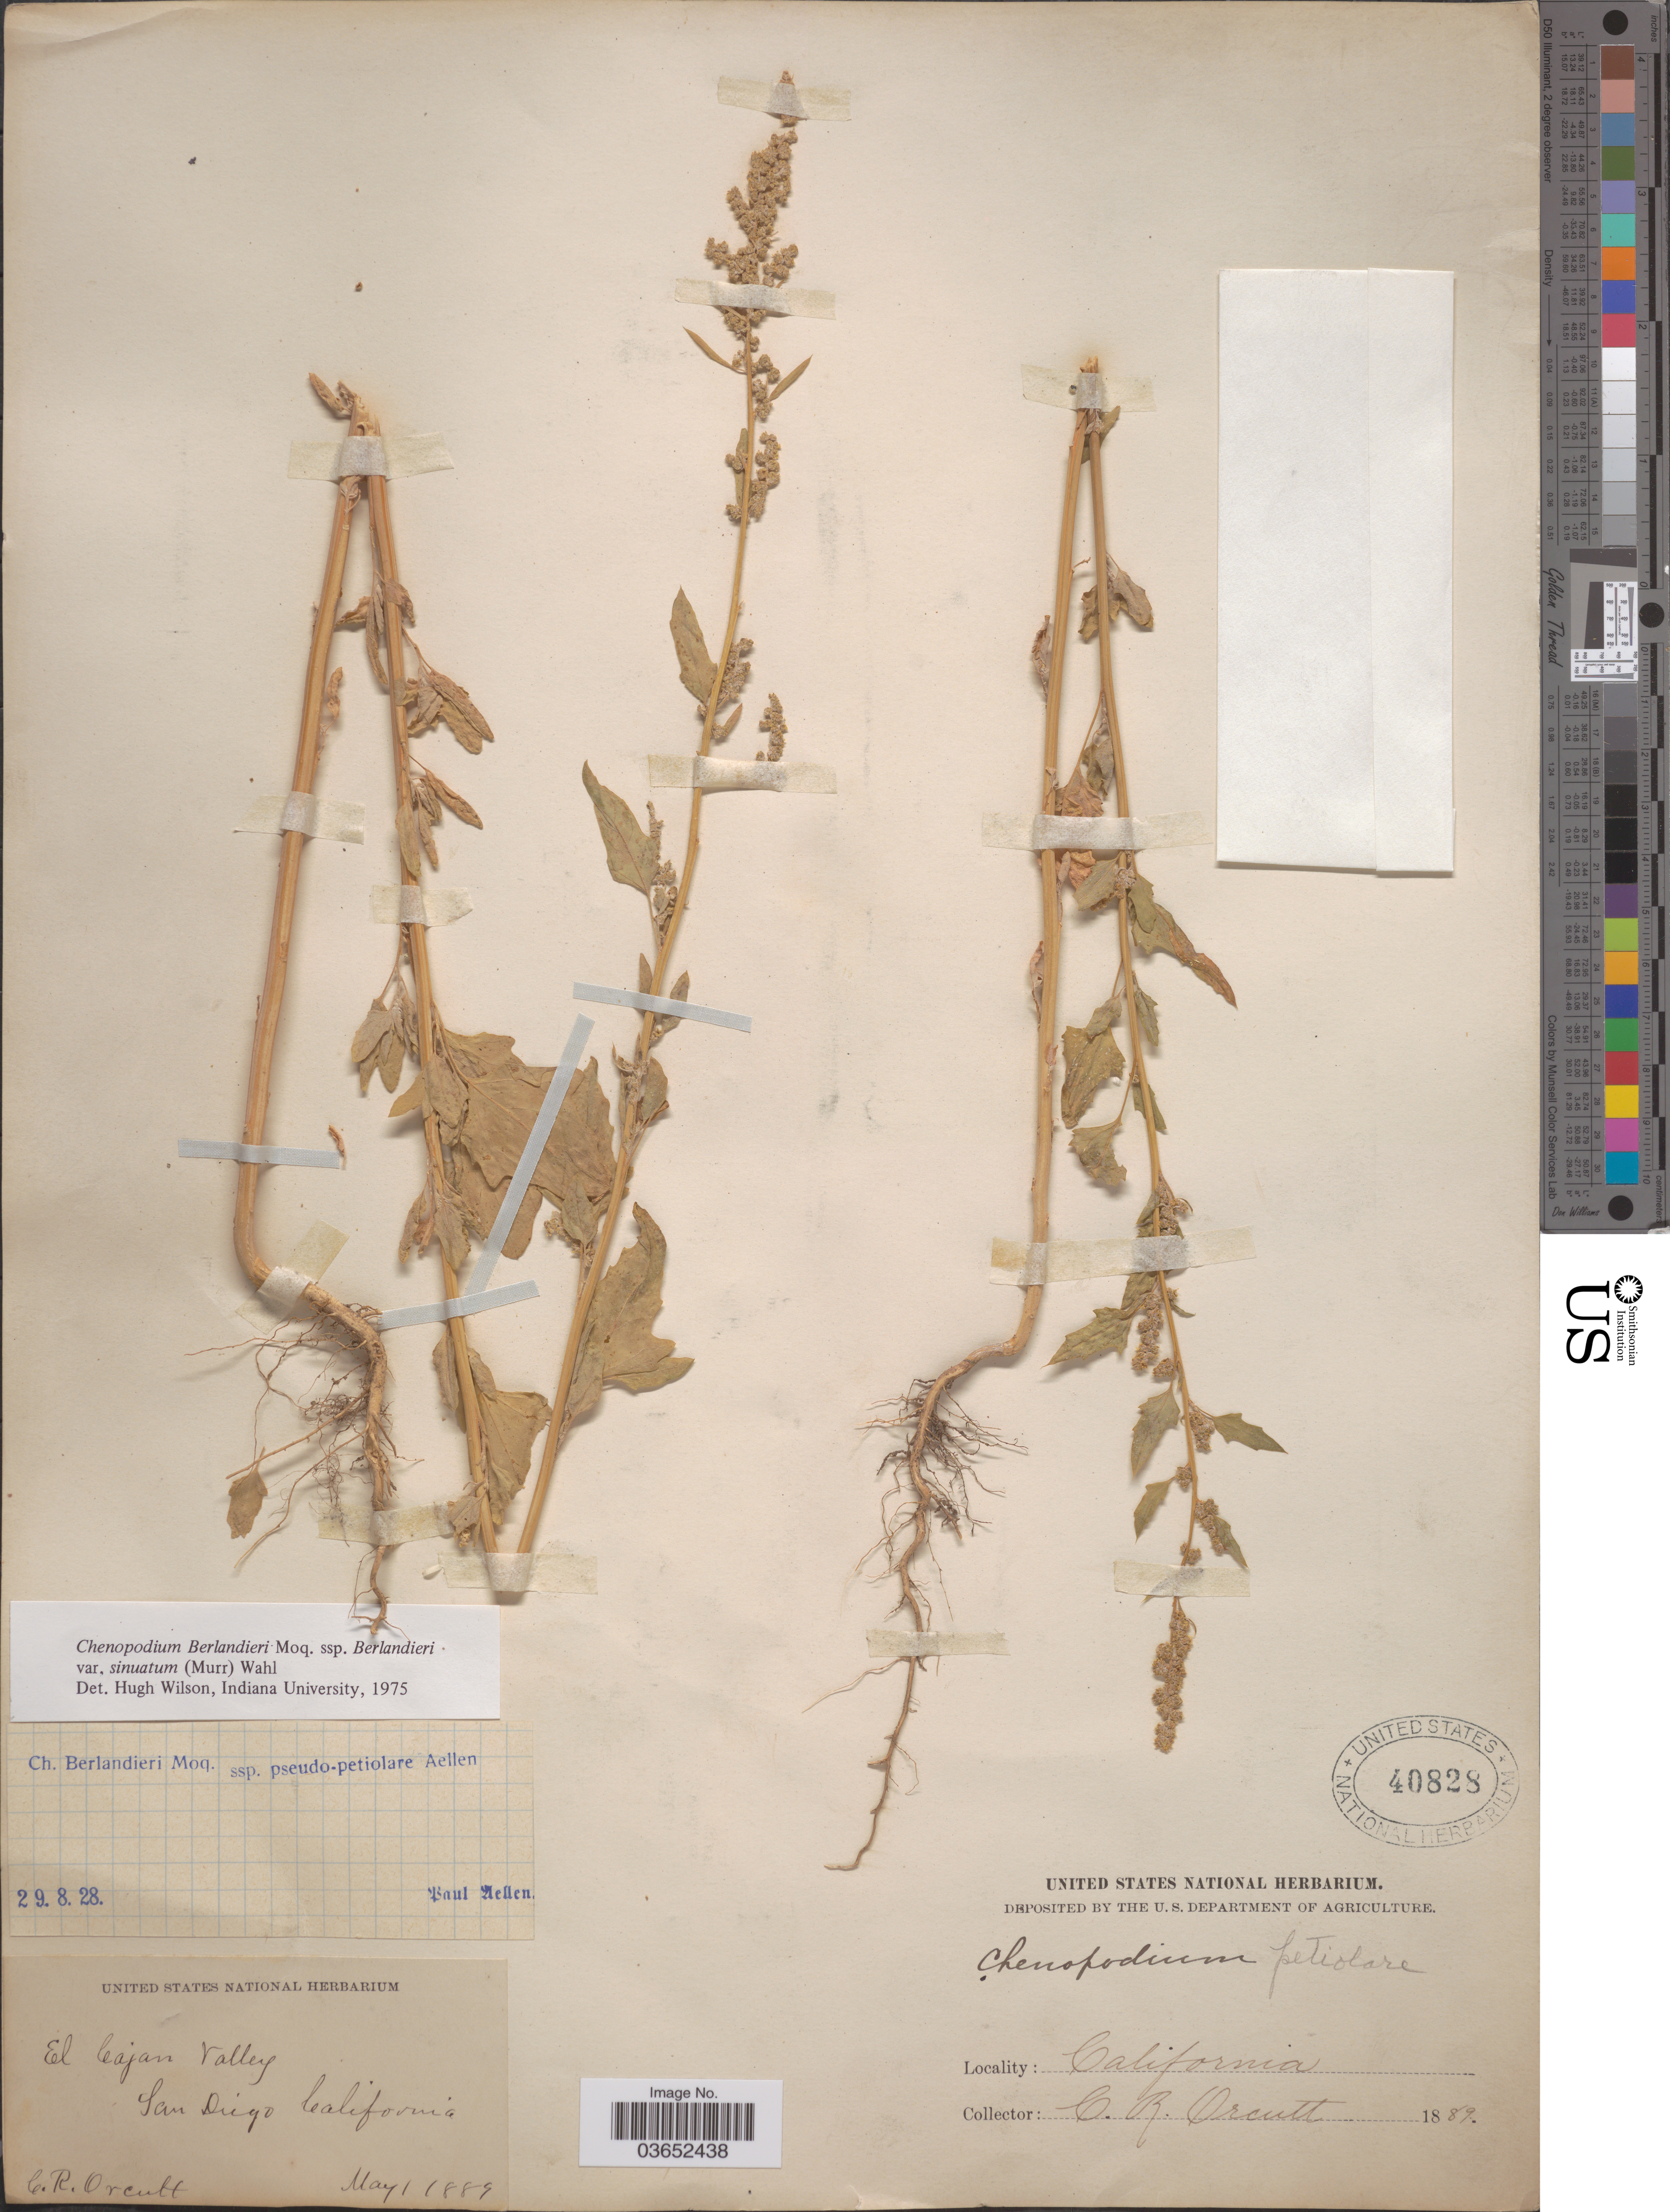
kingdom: Plantae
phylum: Tracheophyta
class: Magnoliopsida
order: Caryophyllales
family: Amaranthaceae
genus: Chenopodium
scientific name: Chenopodium berlandieri var. sinuatum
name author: (Murr.) Wahl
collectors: C. R. Orcutt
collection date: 1889-05-01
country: United States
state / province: California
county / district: San Diego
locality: El Cajan Valley. San Diego.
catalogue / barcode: US 40828